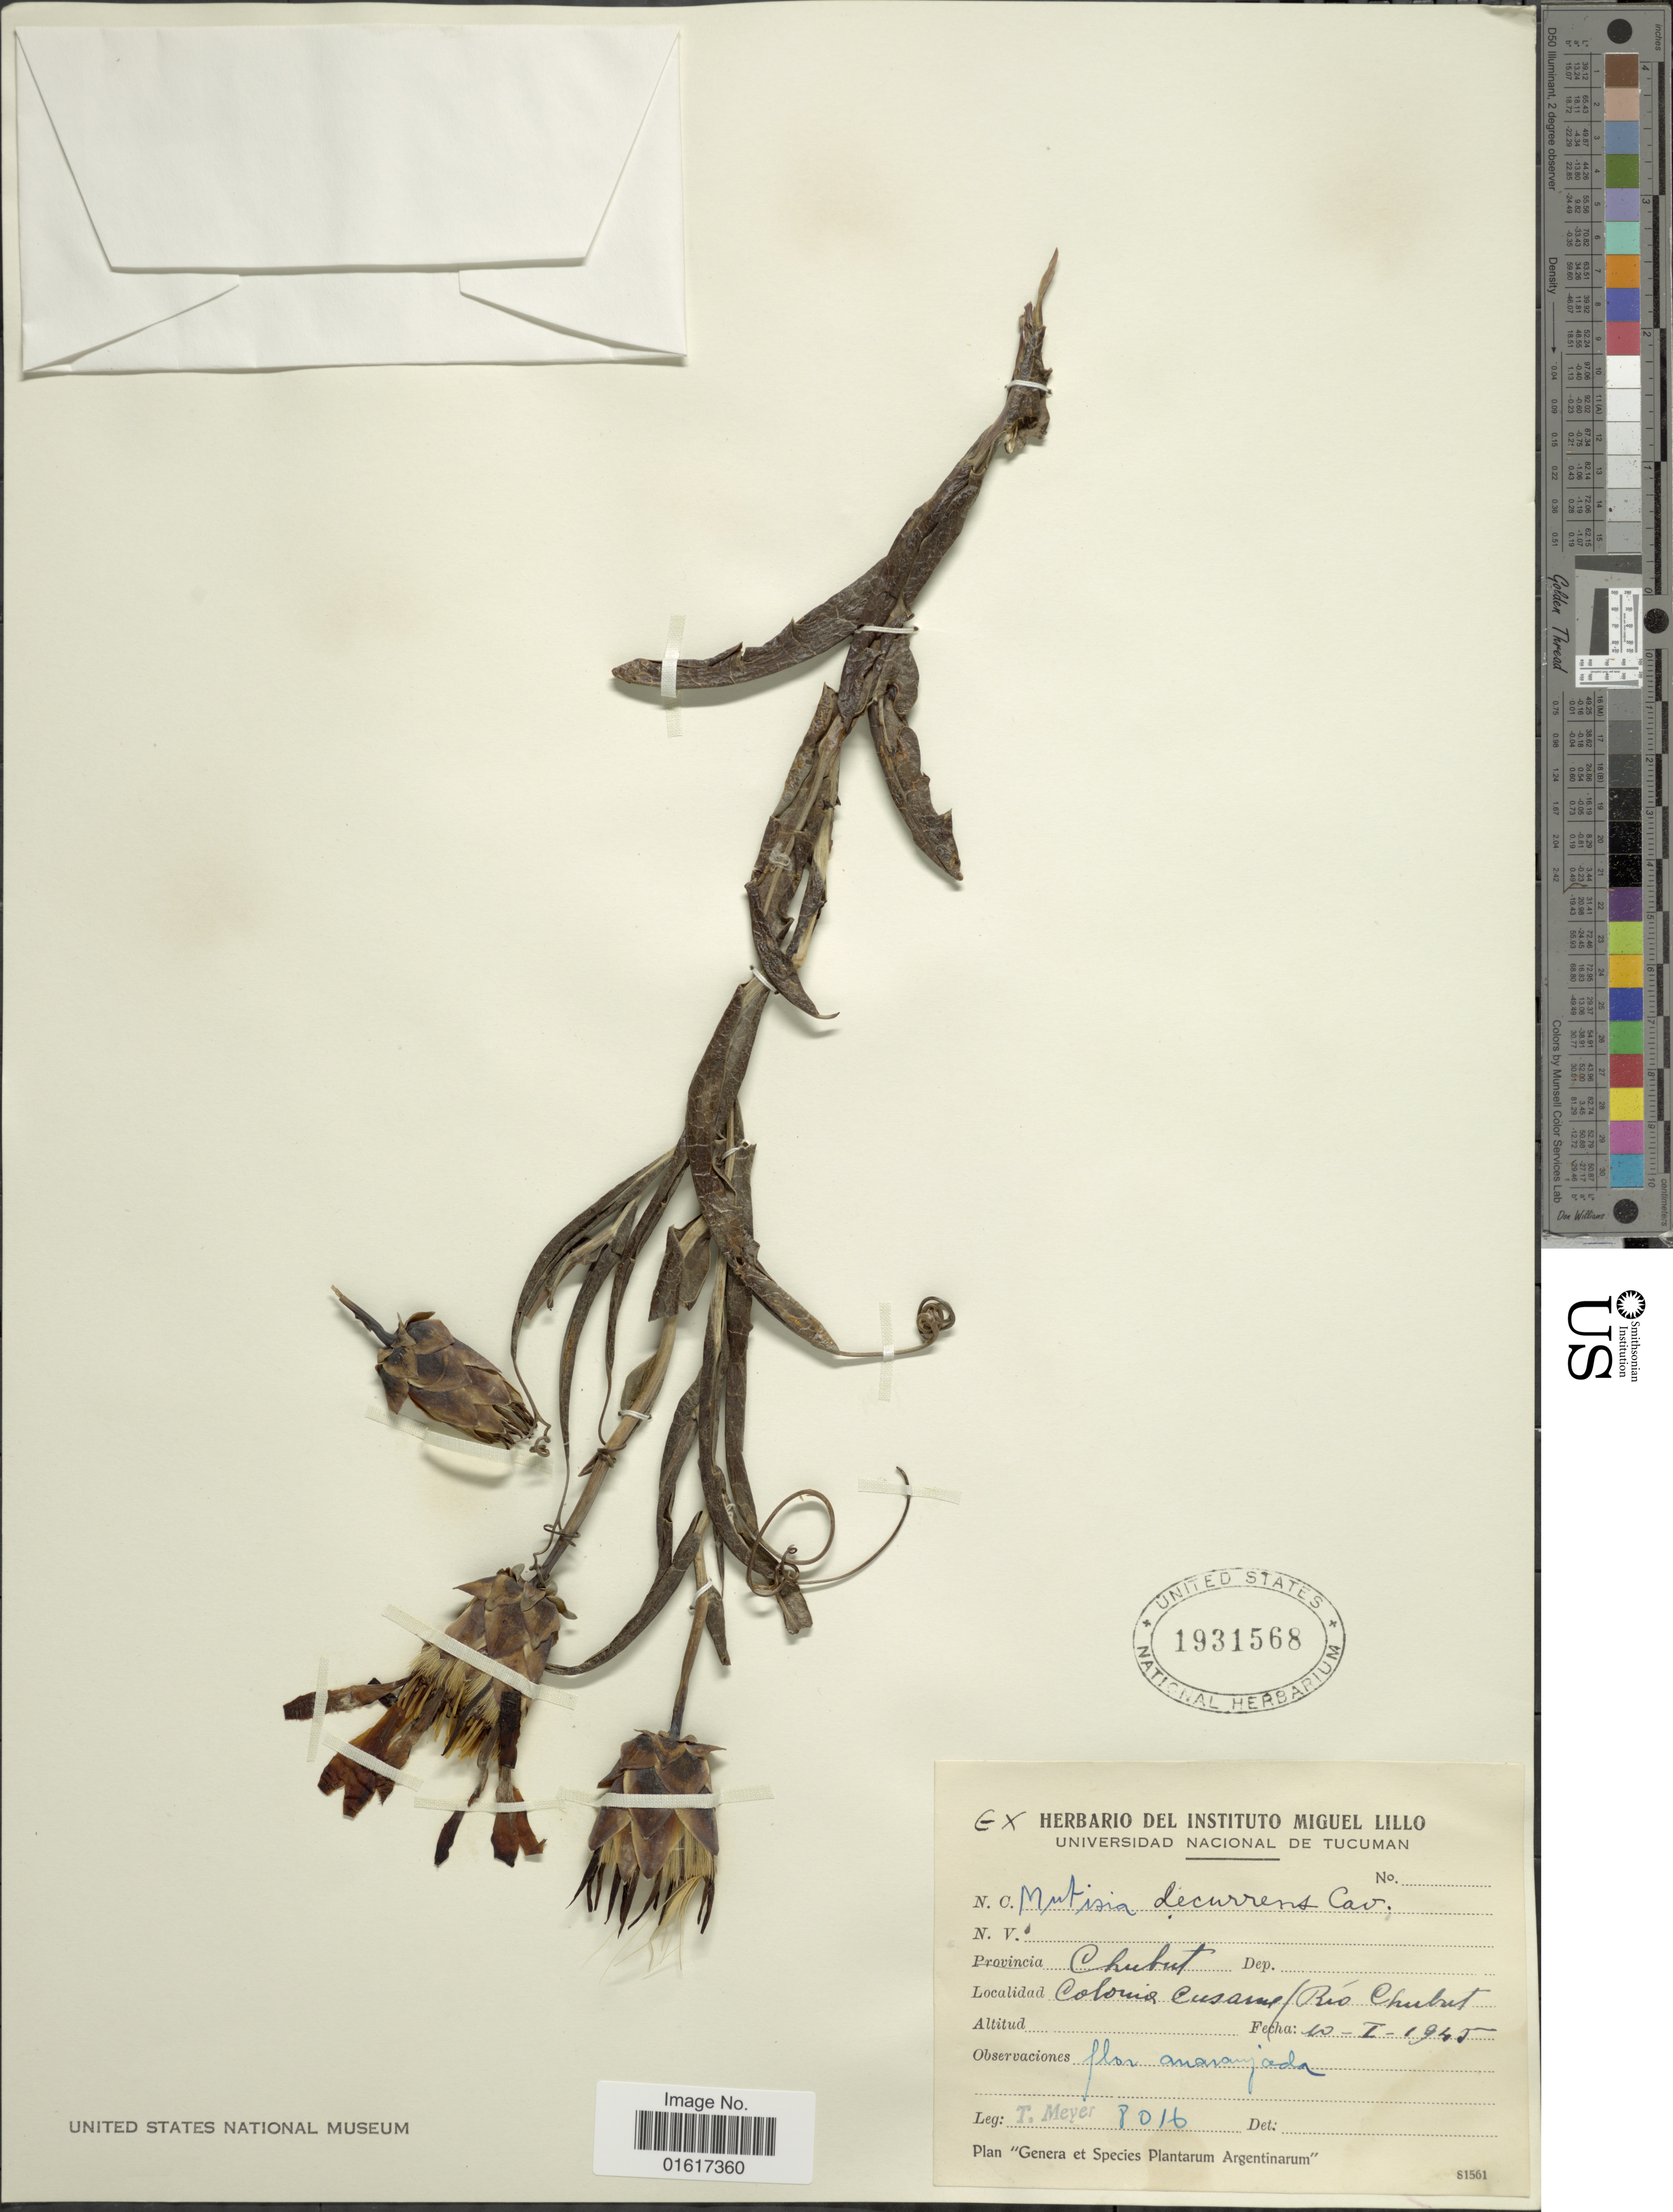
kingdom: Plantae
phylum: Tracheophyta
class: Magnoliopsida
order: Asterales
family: Asteraceae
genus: Mutisia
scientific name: Mutisia decurrens var. decurrens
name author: Cav.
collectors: T. Meyer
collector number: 8016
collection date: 1945-01-10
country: Argentina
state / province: Chubut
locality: Colonia Cushamen (Río Chubut) [interpreted]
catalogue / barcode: US 1931568